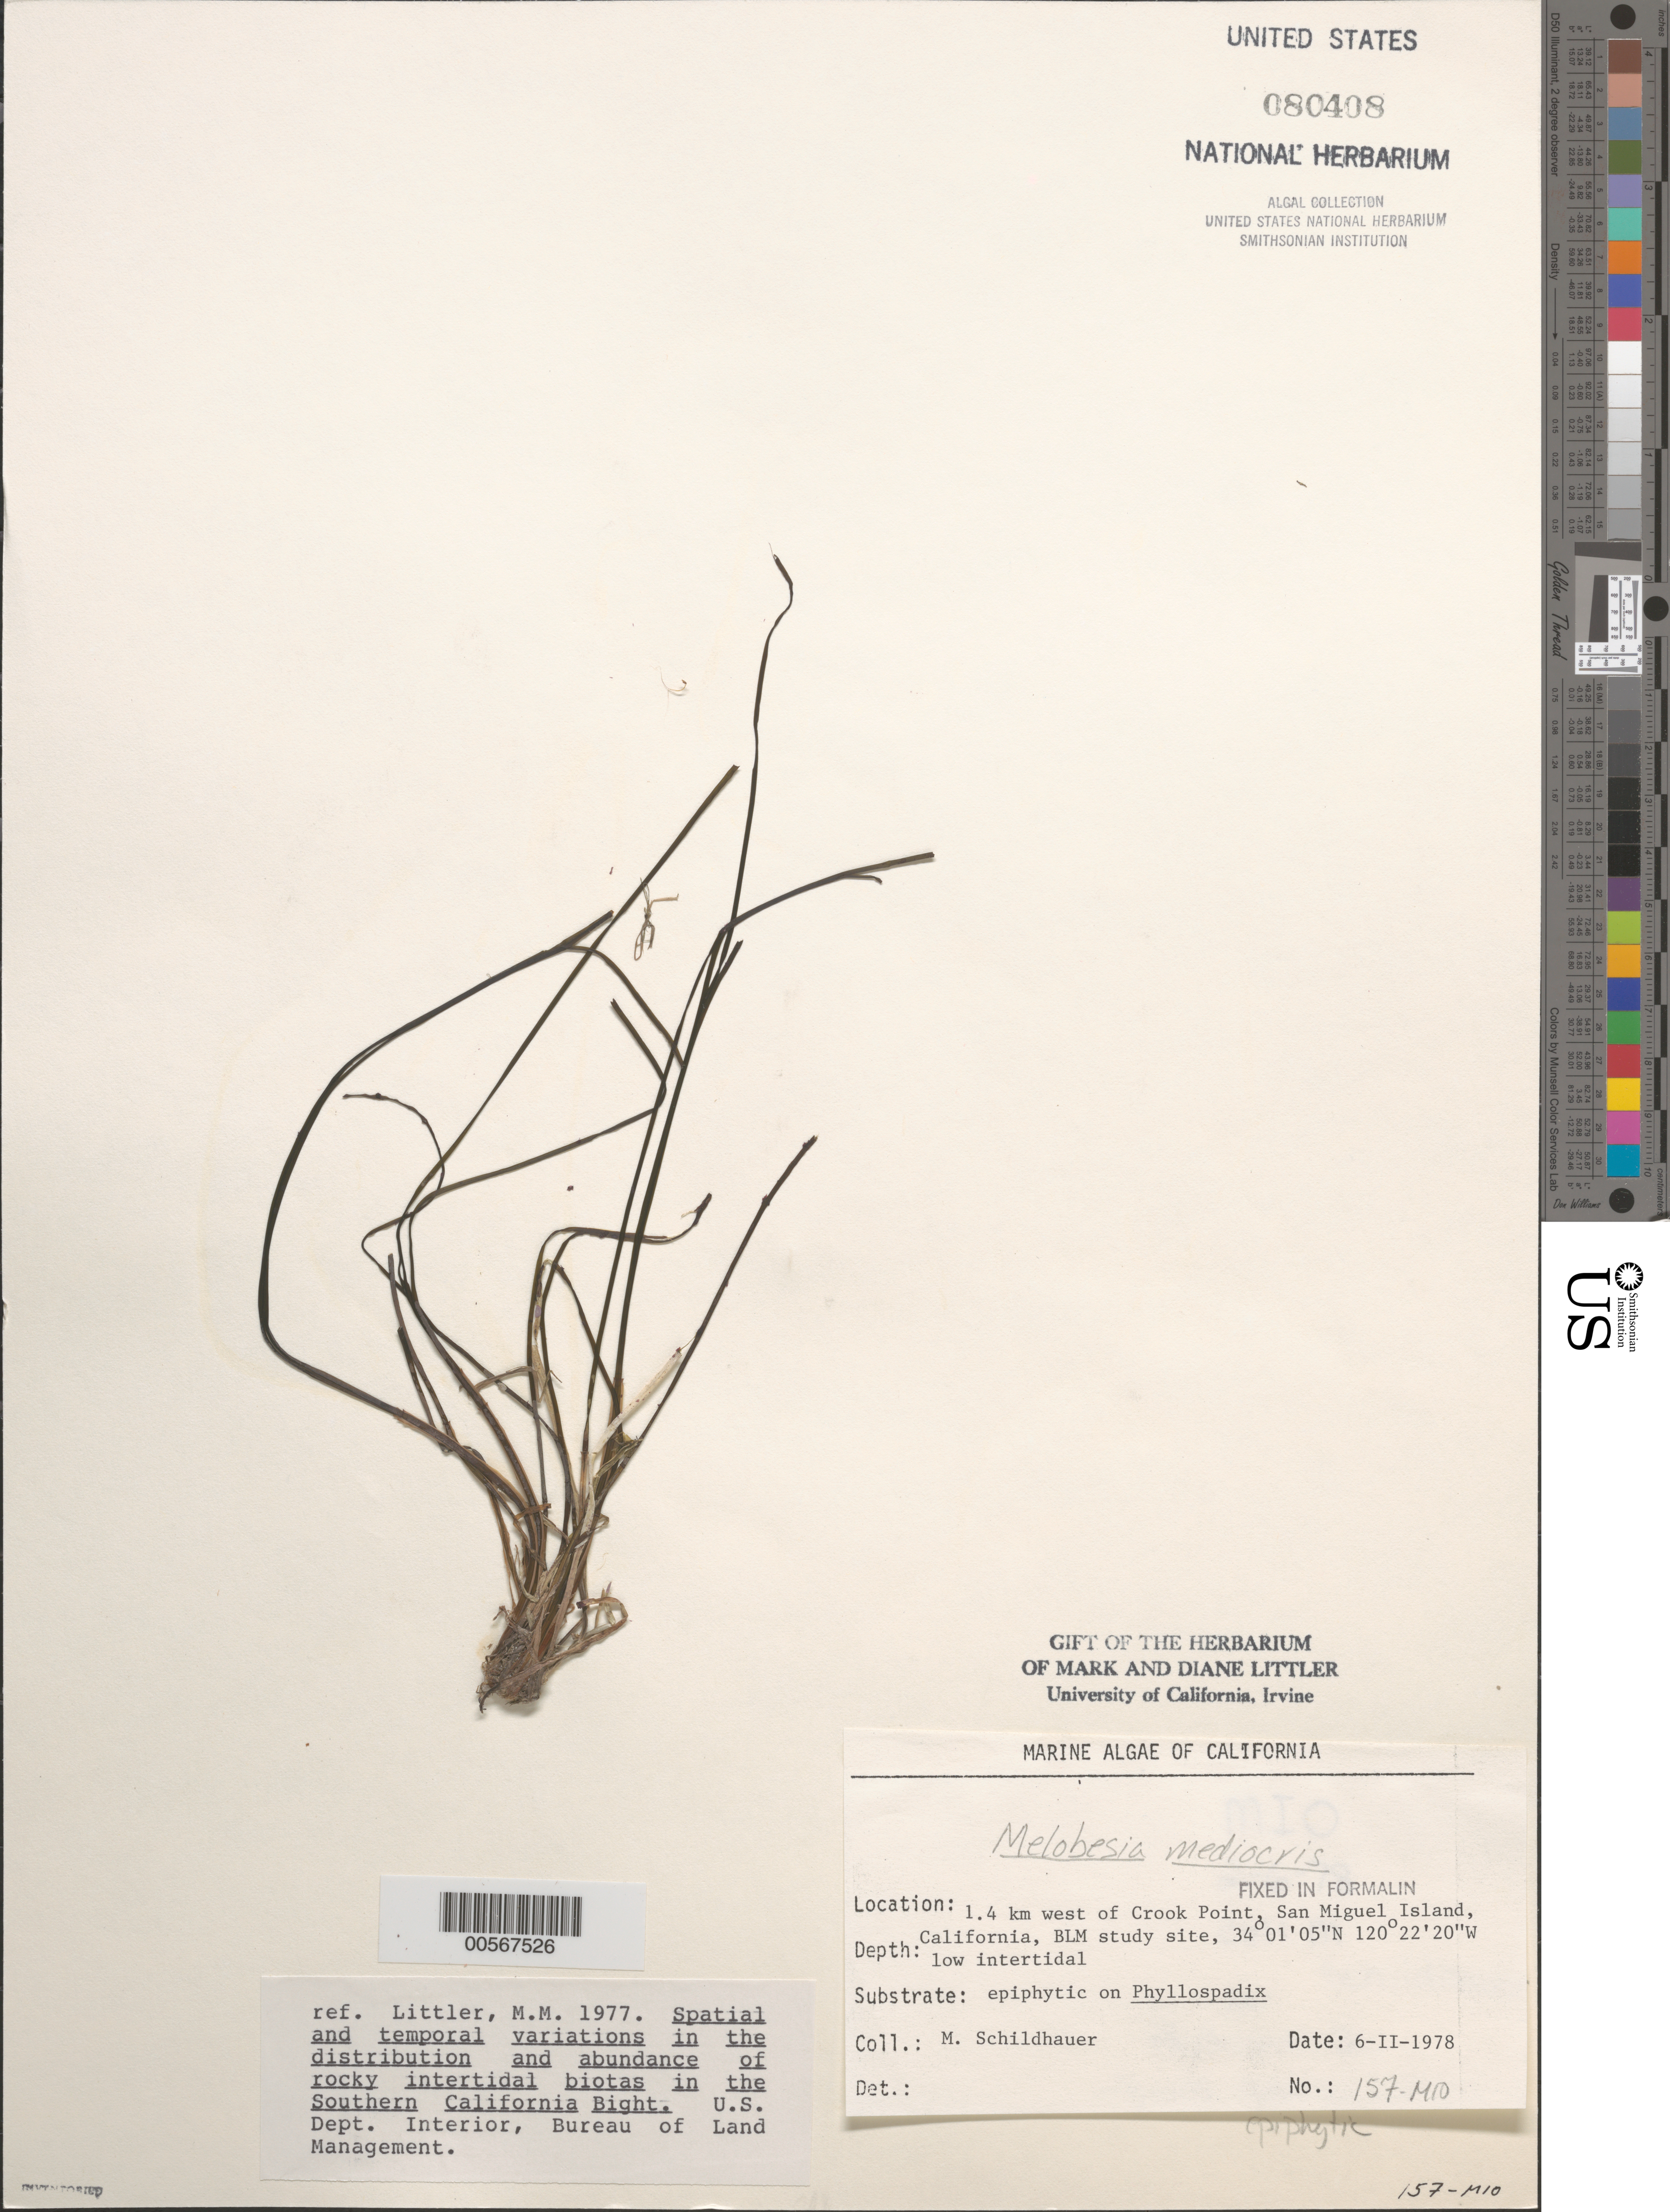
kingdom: Plantae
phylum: Rhodophyta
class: Florideophyceae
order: Corallinales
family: Hapalidiaceae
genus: Melobesia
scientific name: Melobesia mediocris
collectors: M. Schildhauer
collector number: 157-MIO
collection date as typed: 06 Feb 1978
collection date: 1978-02-06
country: United States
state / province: California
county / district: Santa Barbara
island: San Miguel Island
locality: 1.4 km north of Crook Point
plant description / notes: BLM-SOCALBIGHT Rocky Intertidal Survey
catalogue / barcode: US 80408